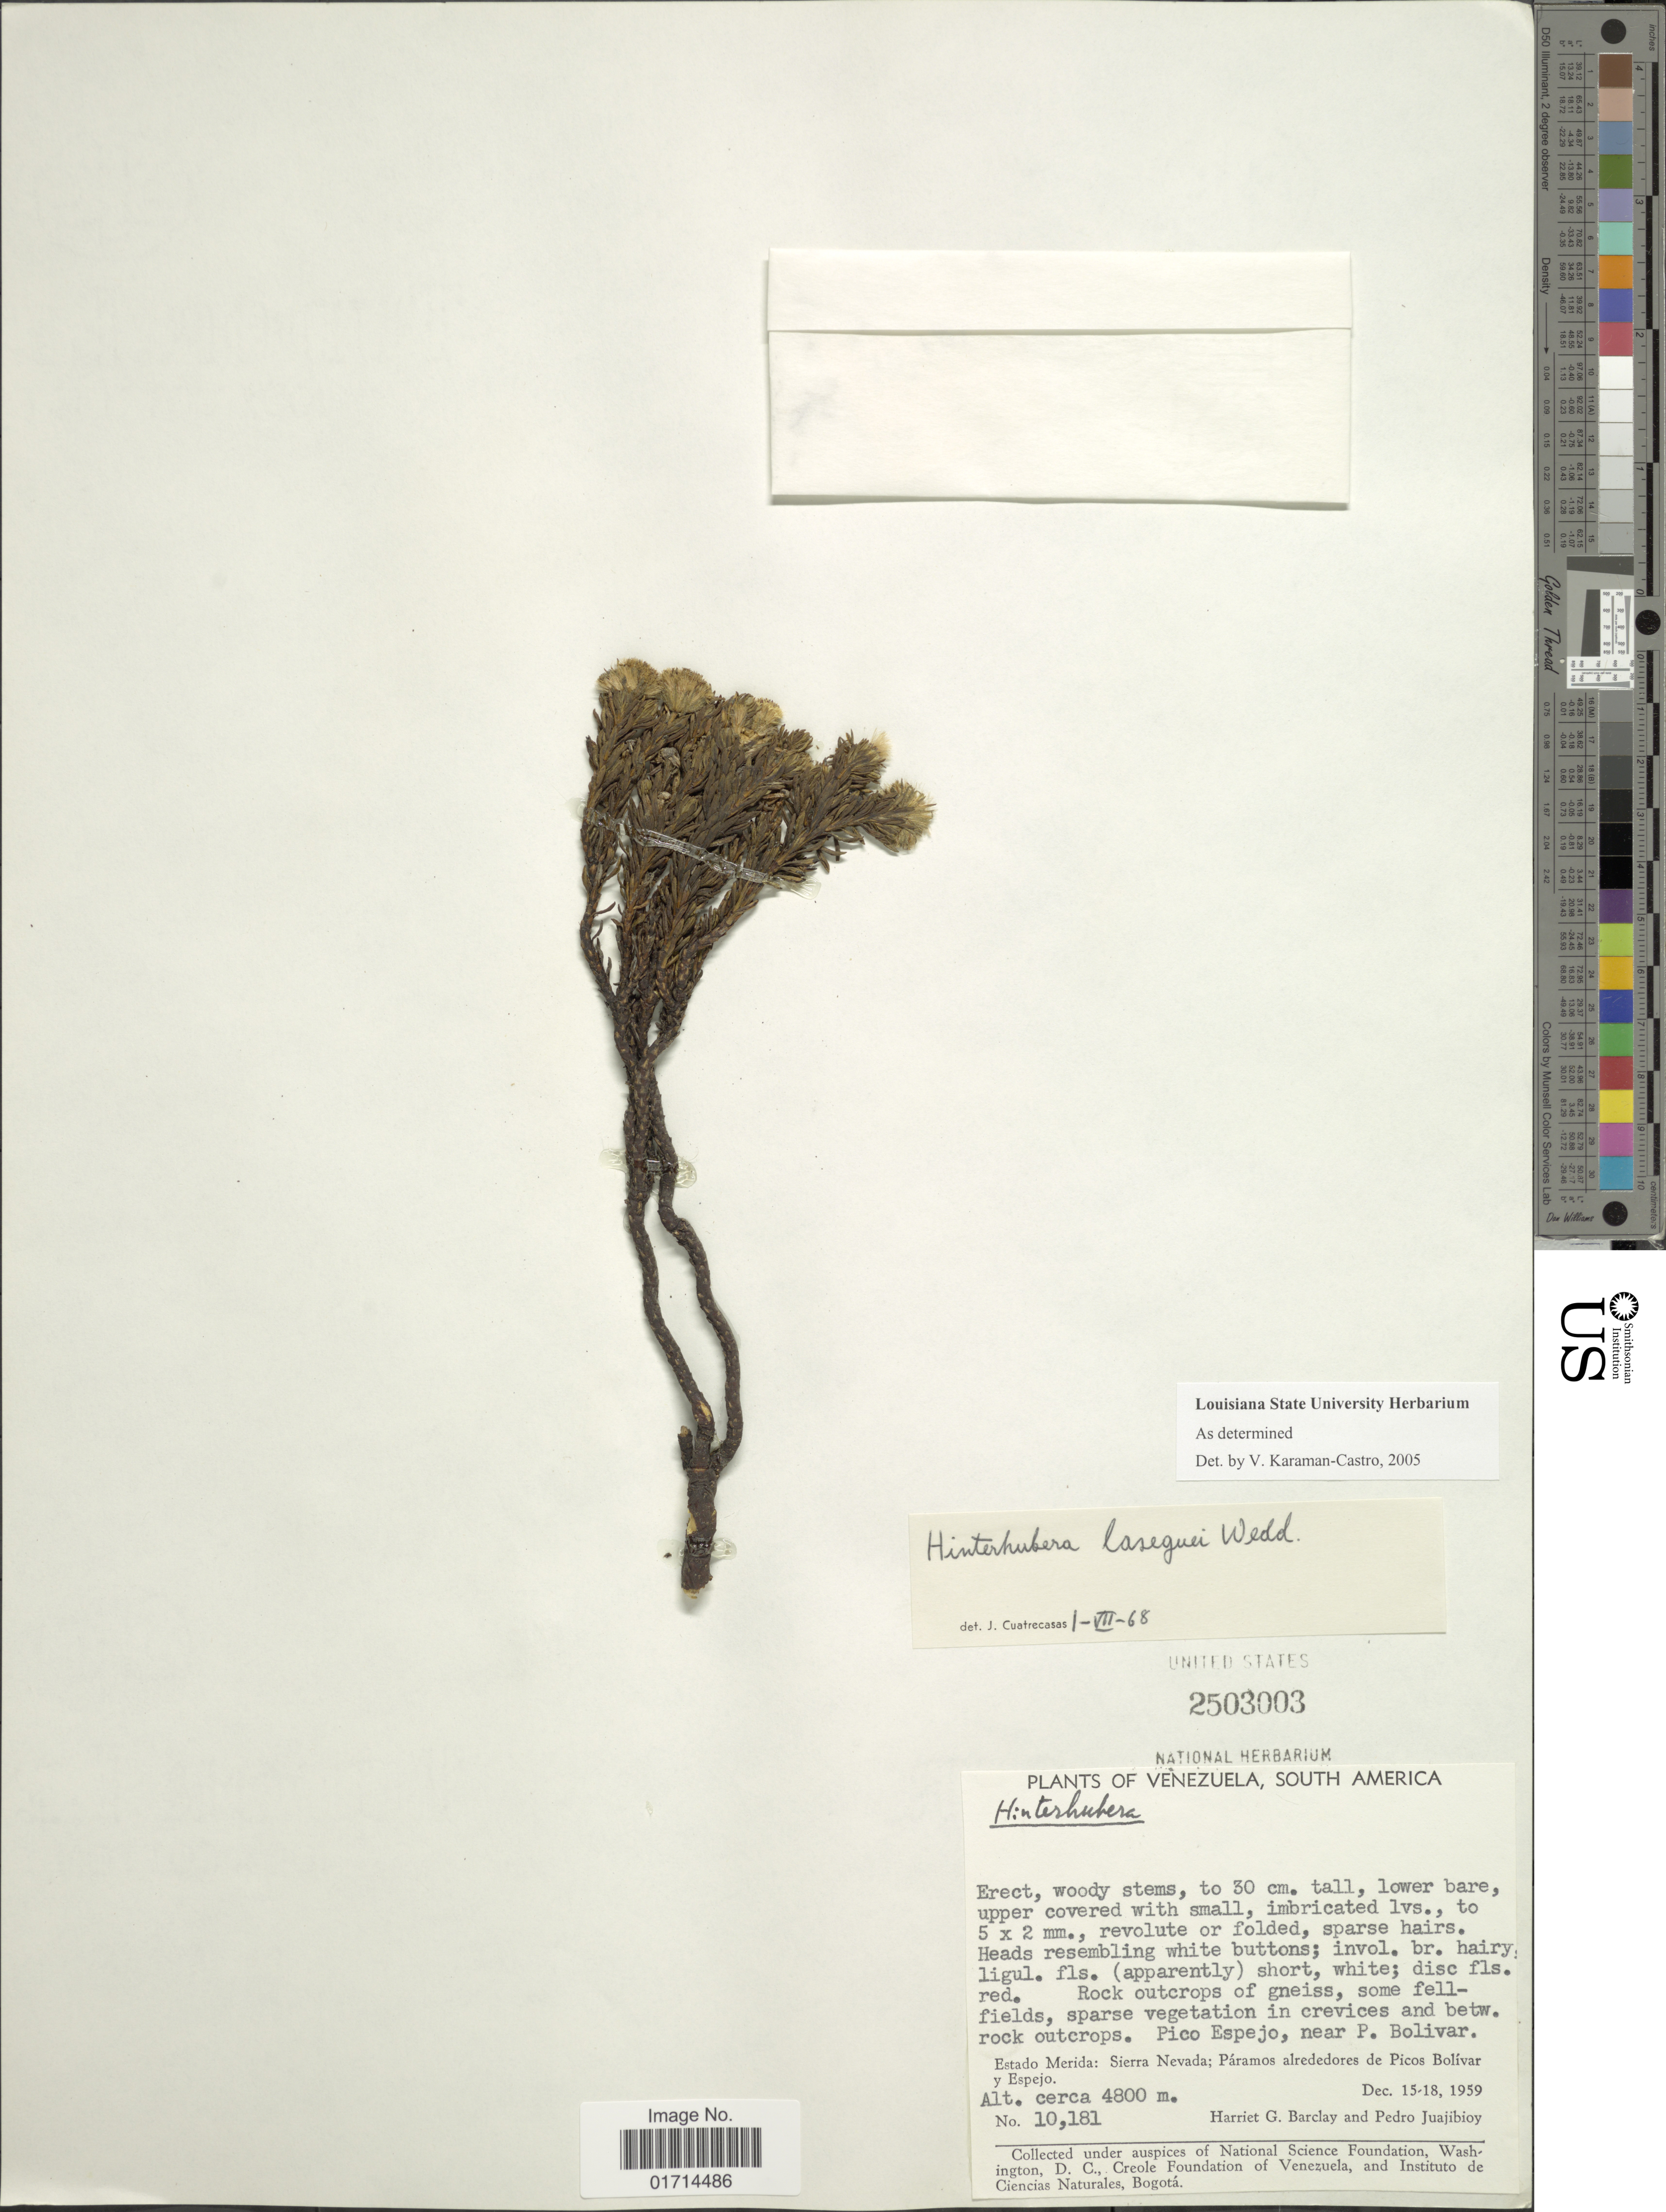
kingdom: Plantae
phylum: Tracheophyta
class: Magnoliopsida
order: Asterales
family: Asteraceae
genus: Hinterhubera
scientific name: Hinterhubera laseguei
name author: Wedd.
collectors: H. G. Barclay & P. Juajibioy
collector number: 10181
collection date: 1959-12-15/1959-12-18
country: Venezuela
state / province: Mérida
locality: Sierra Nevada: Paramos alrededores de Picos Bolivar y Espejo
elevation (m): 4800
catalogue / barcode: US 2503003